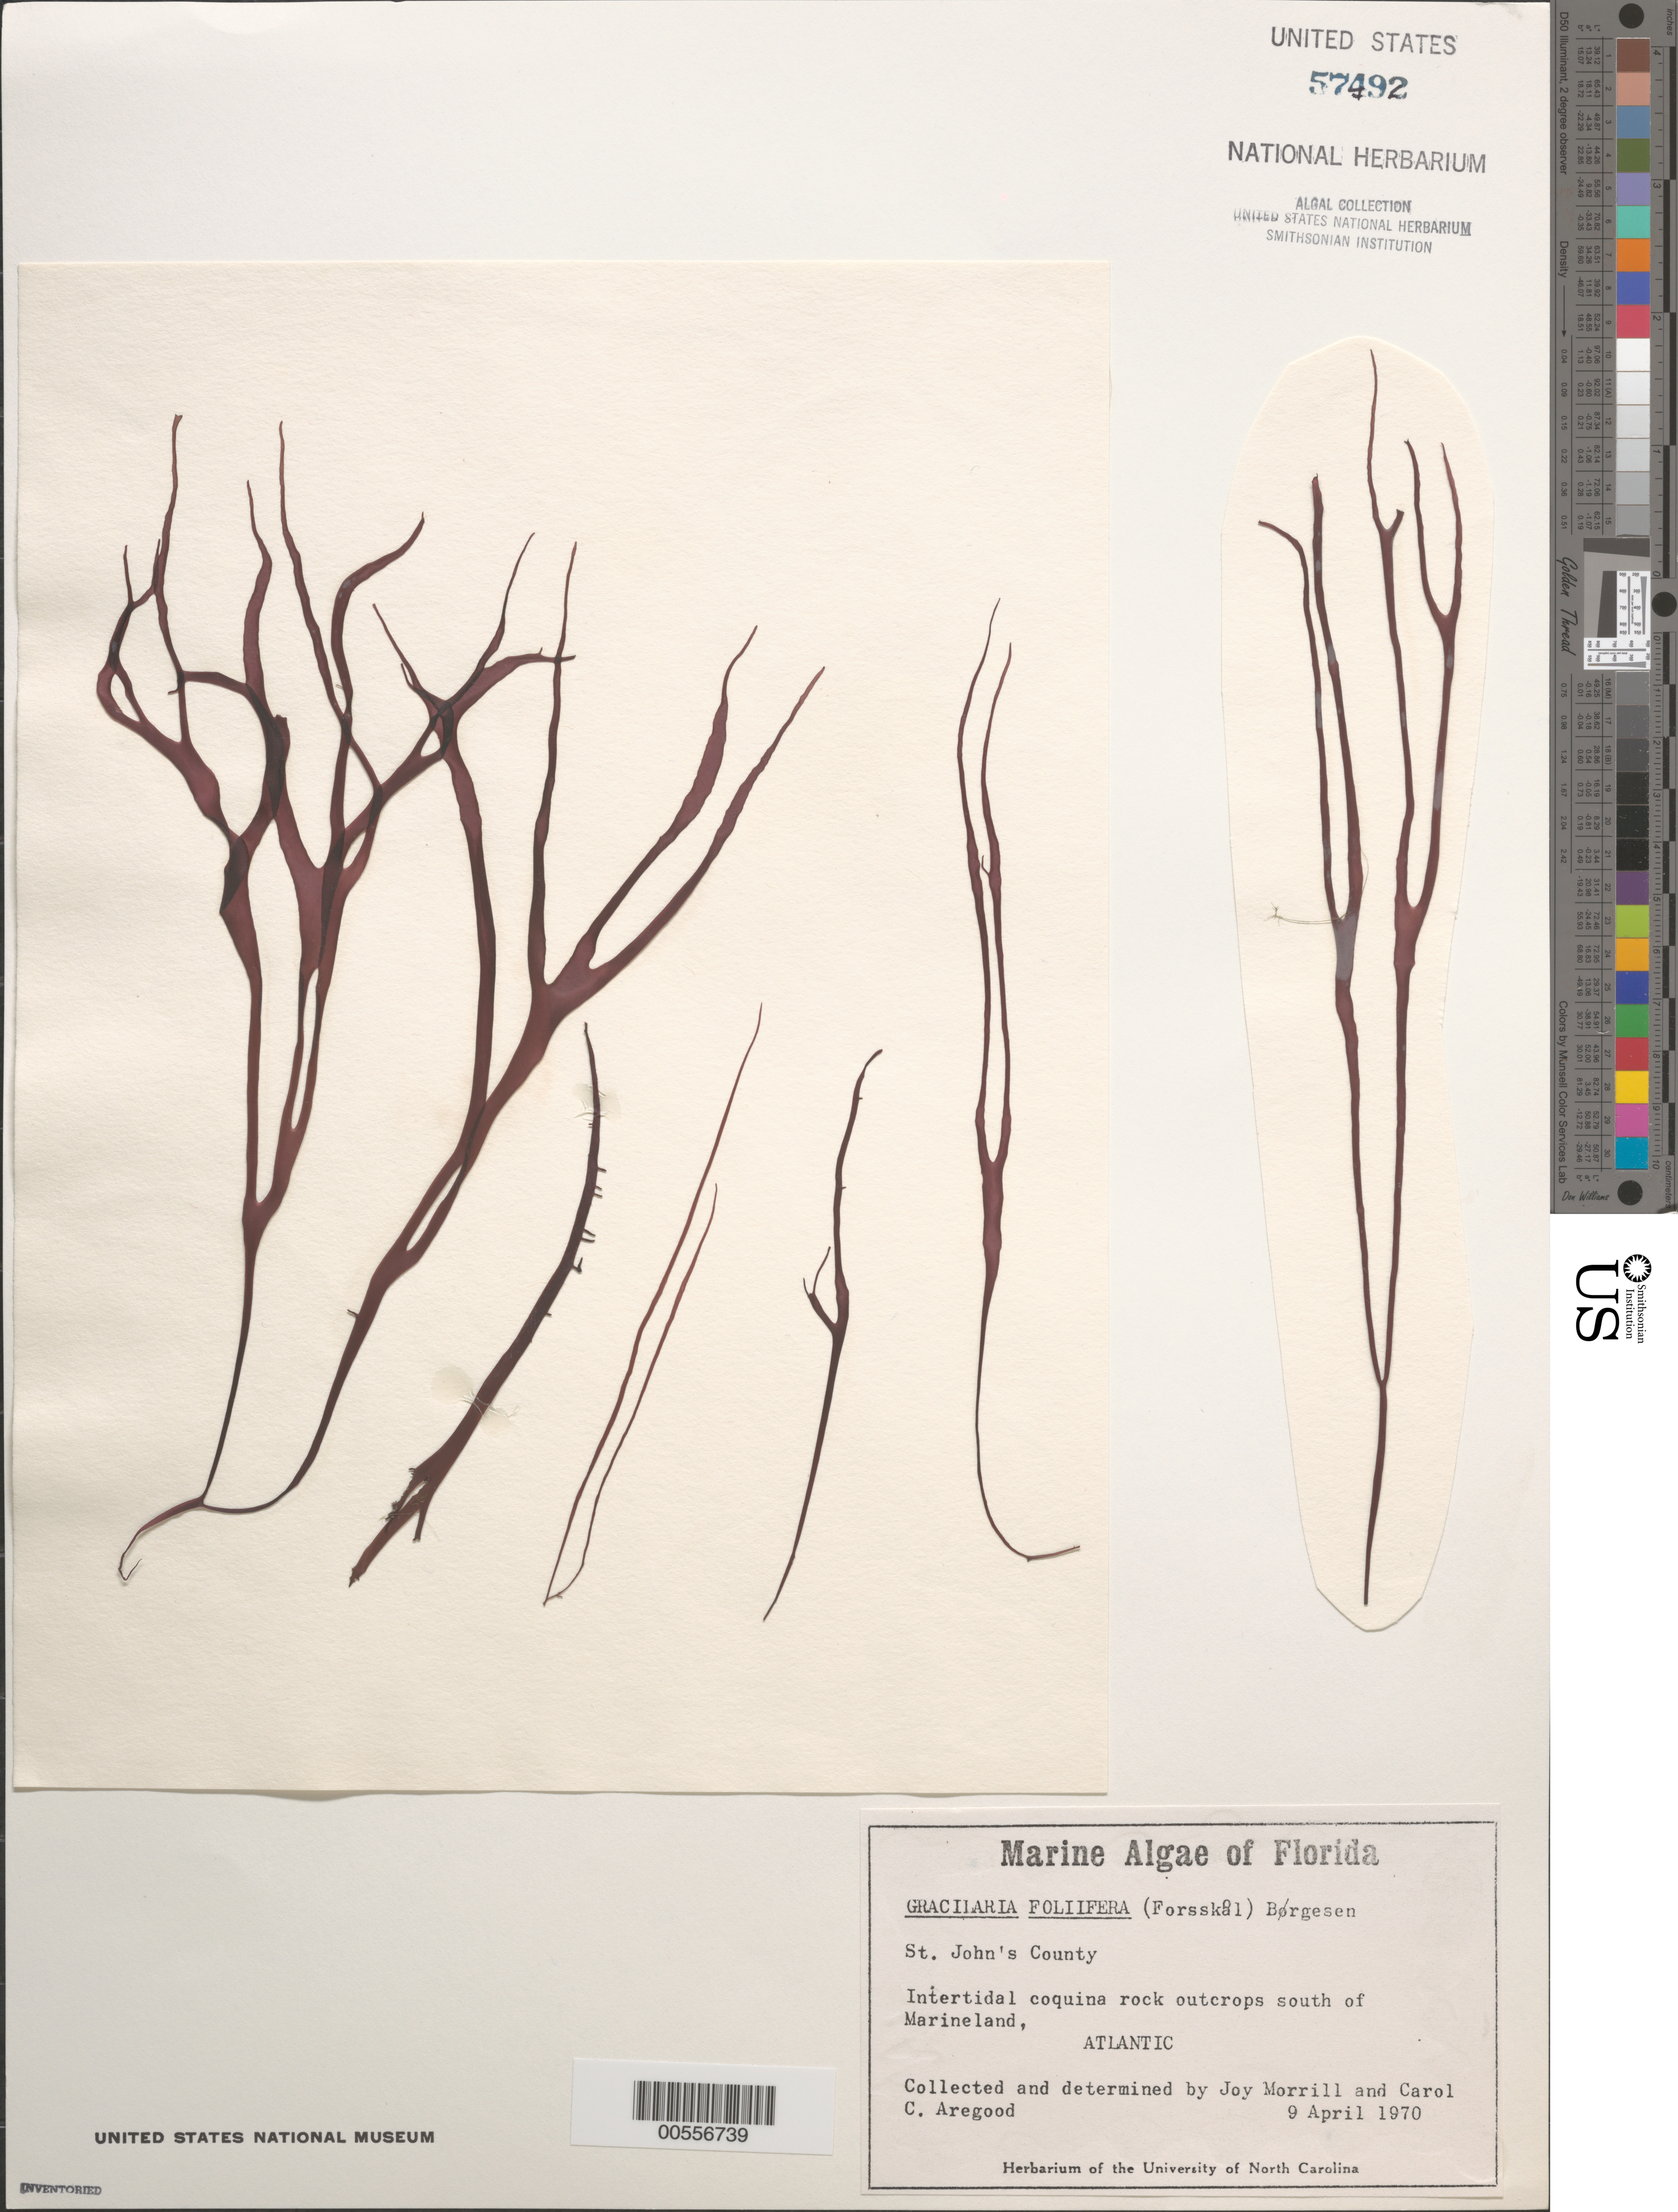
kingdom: Plantae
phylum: Rhodophyta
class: Florideophyceae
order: Gracilariales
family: Gracilariaceae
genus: Gracilaria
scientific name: Gracilaria foliifera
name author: (Forssk.) Børgesen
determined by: Aregood, C. C.; Morrill, J.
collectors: J. Morrill & C. Aregood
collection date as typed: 09 Apr 1970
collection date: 1970-04-09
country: United States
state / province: Florida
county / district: Saint Johns County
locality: South of Marineland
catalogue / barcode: US 57492